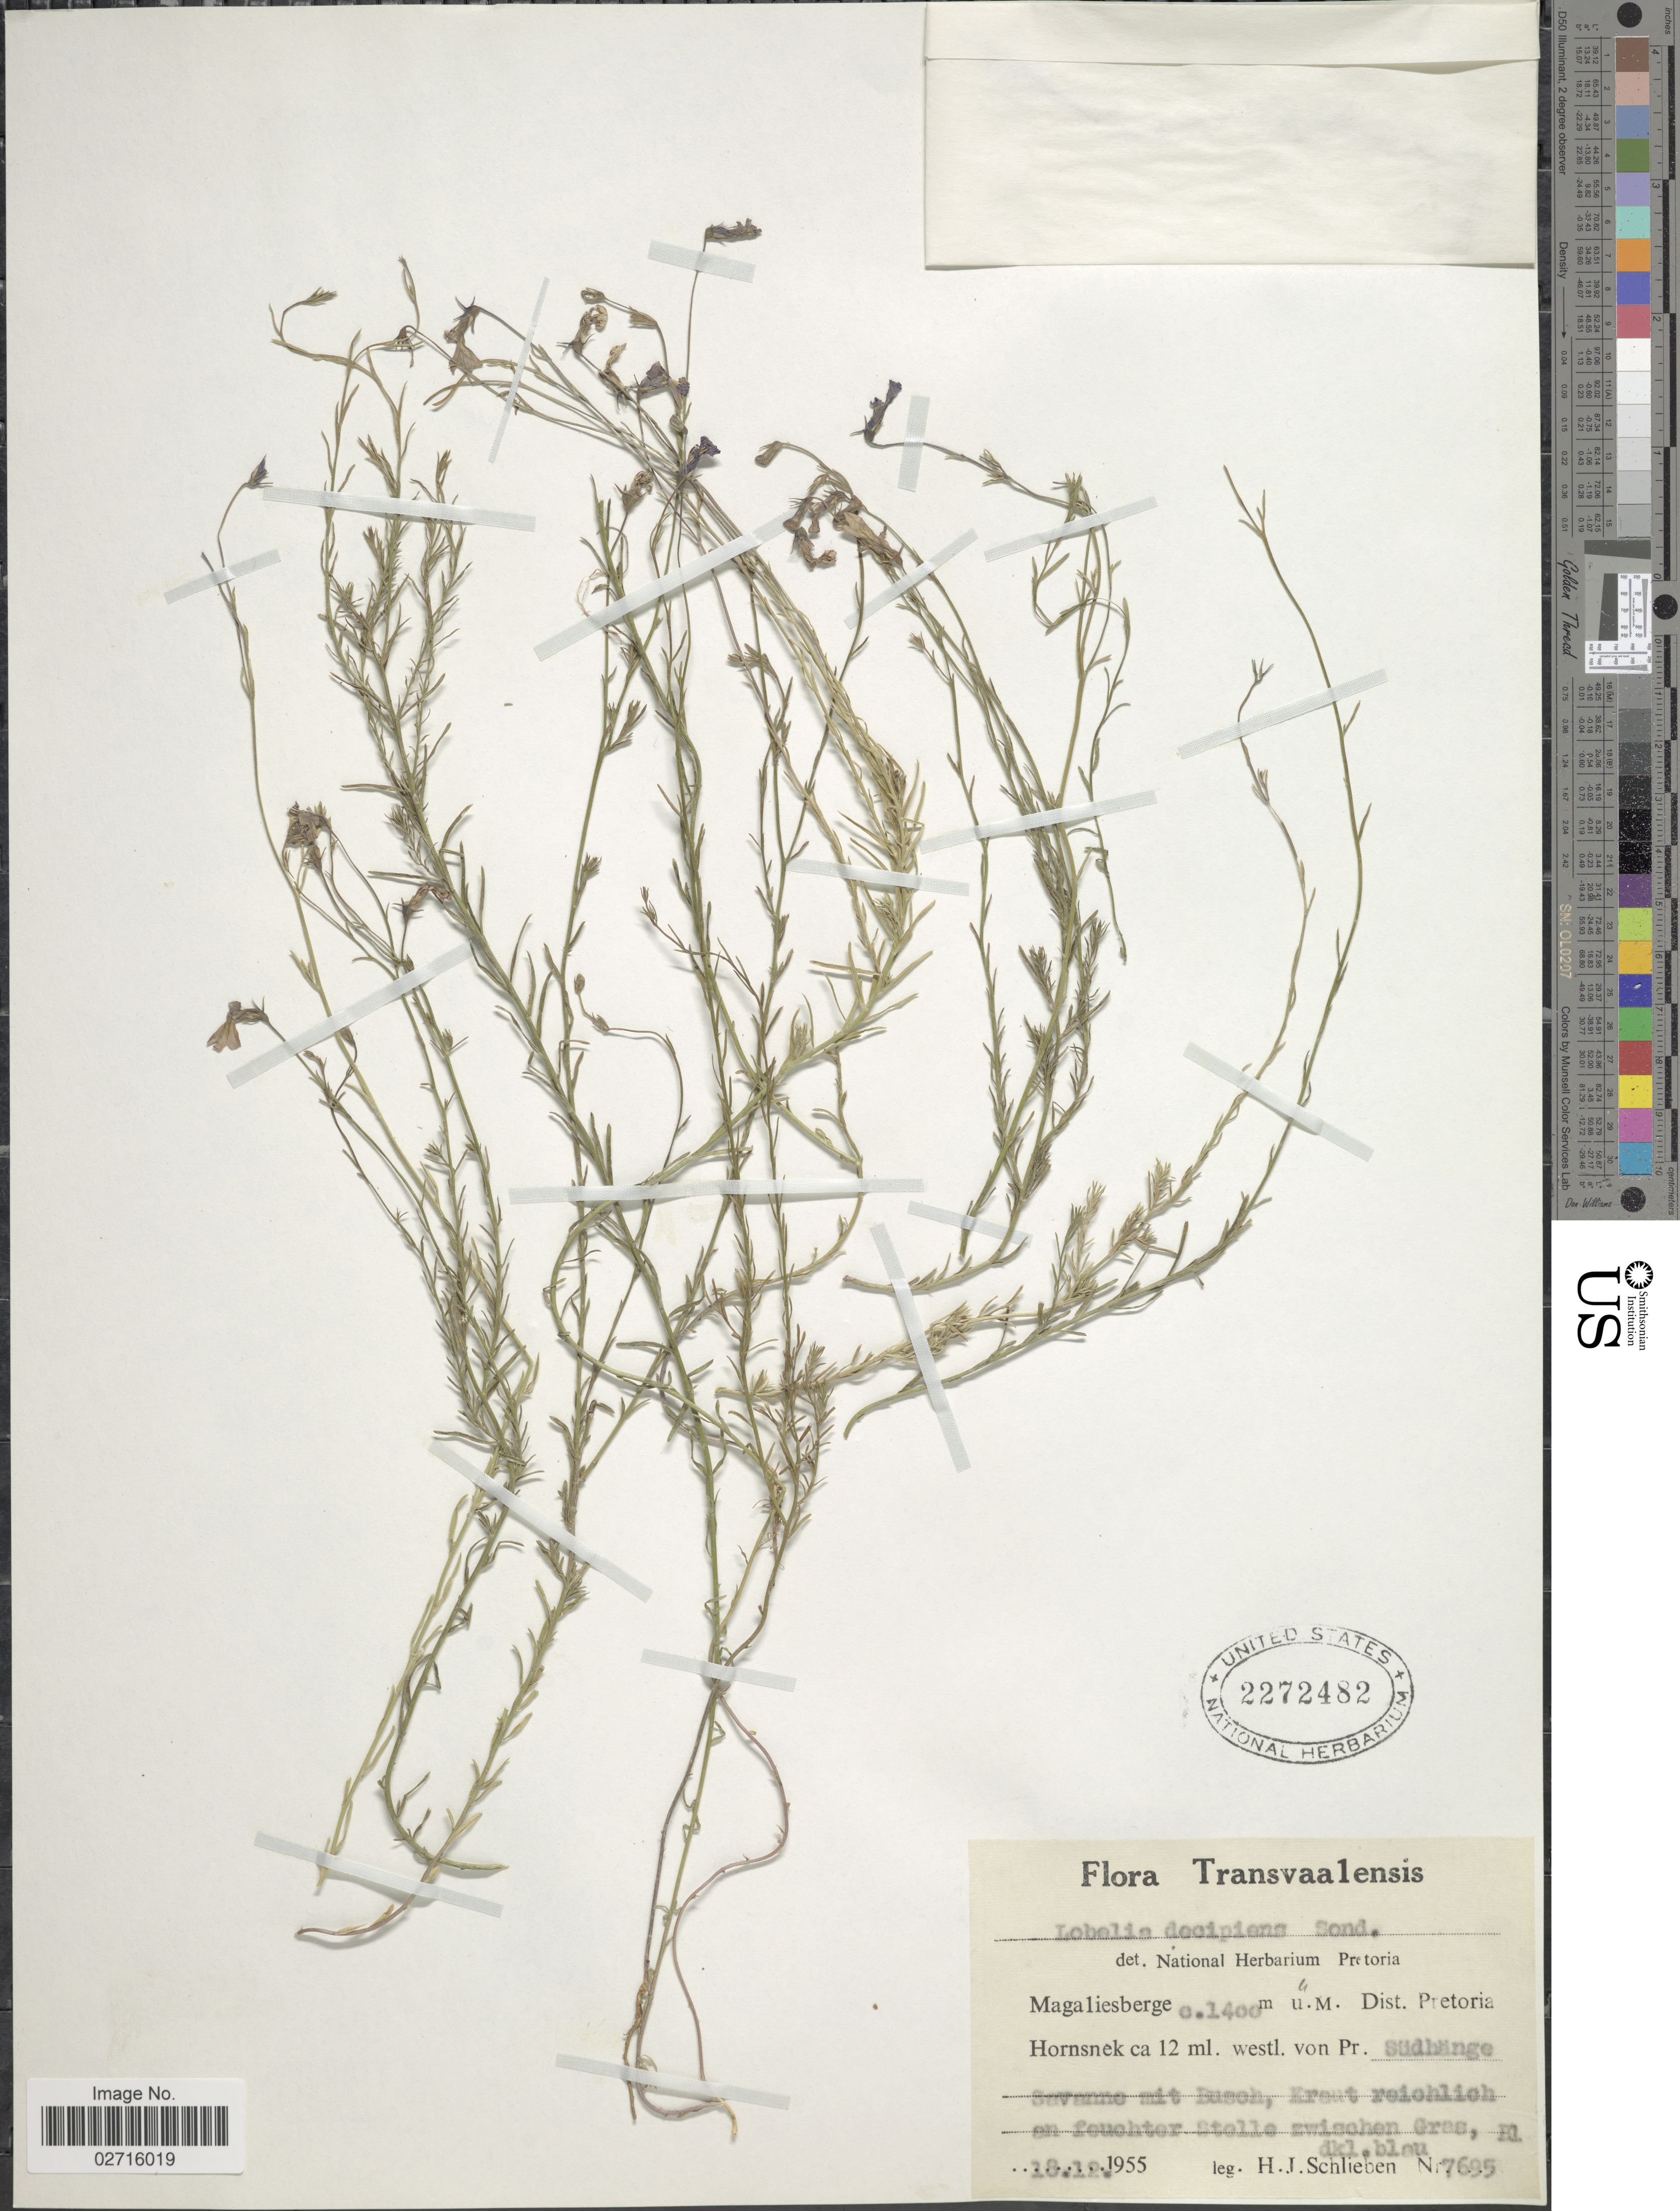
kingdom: Plantae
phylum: Tracheophyta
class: Magnoliopsida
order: Asterales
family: Campanulaceae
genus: Lobelia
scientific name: Lobelia decipiens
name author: Sond.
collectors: H. J. Schlieben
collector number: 7695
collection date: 1955-12-18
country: South Africa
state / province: Gauteng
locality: Transvaalensis, Magaliesberge, Dist. Pretoria Hornsek ca 12 km. westl. von Pr. Sudhange.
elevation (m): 1400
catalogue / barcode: US 2272482